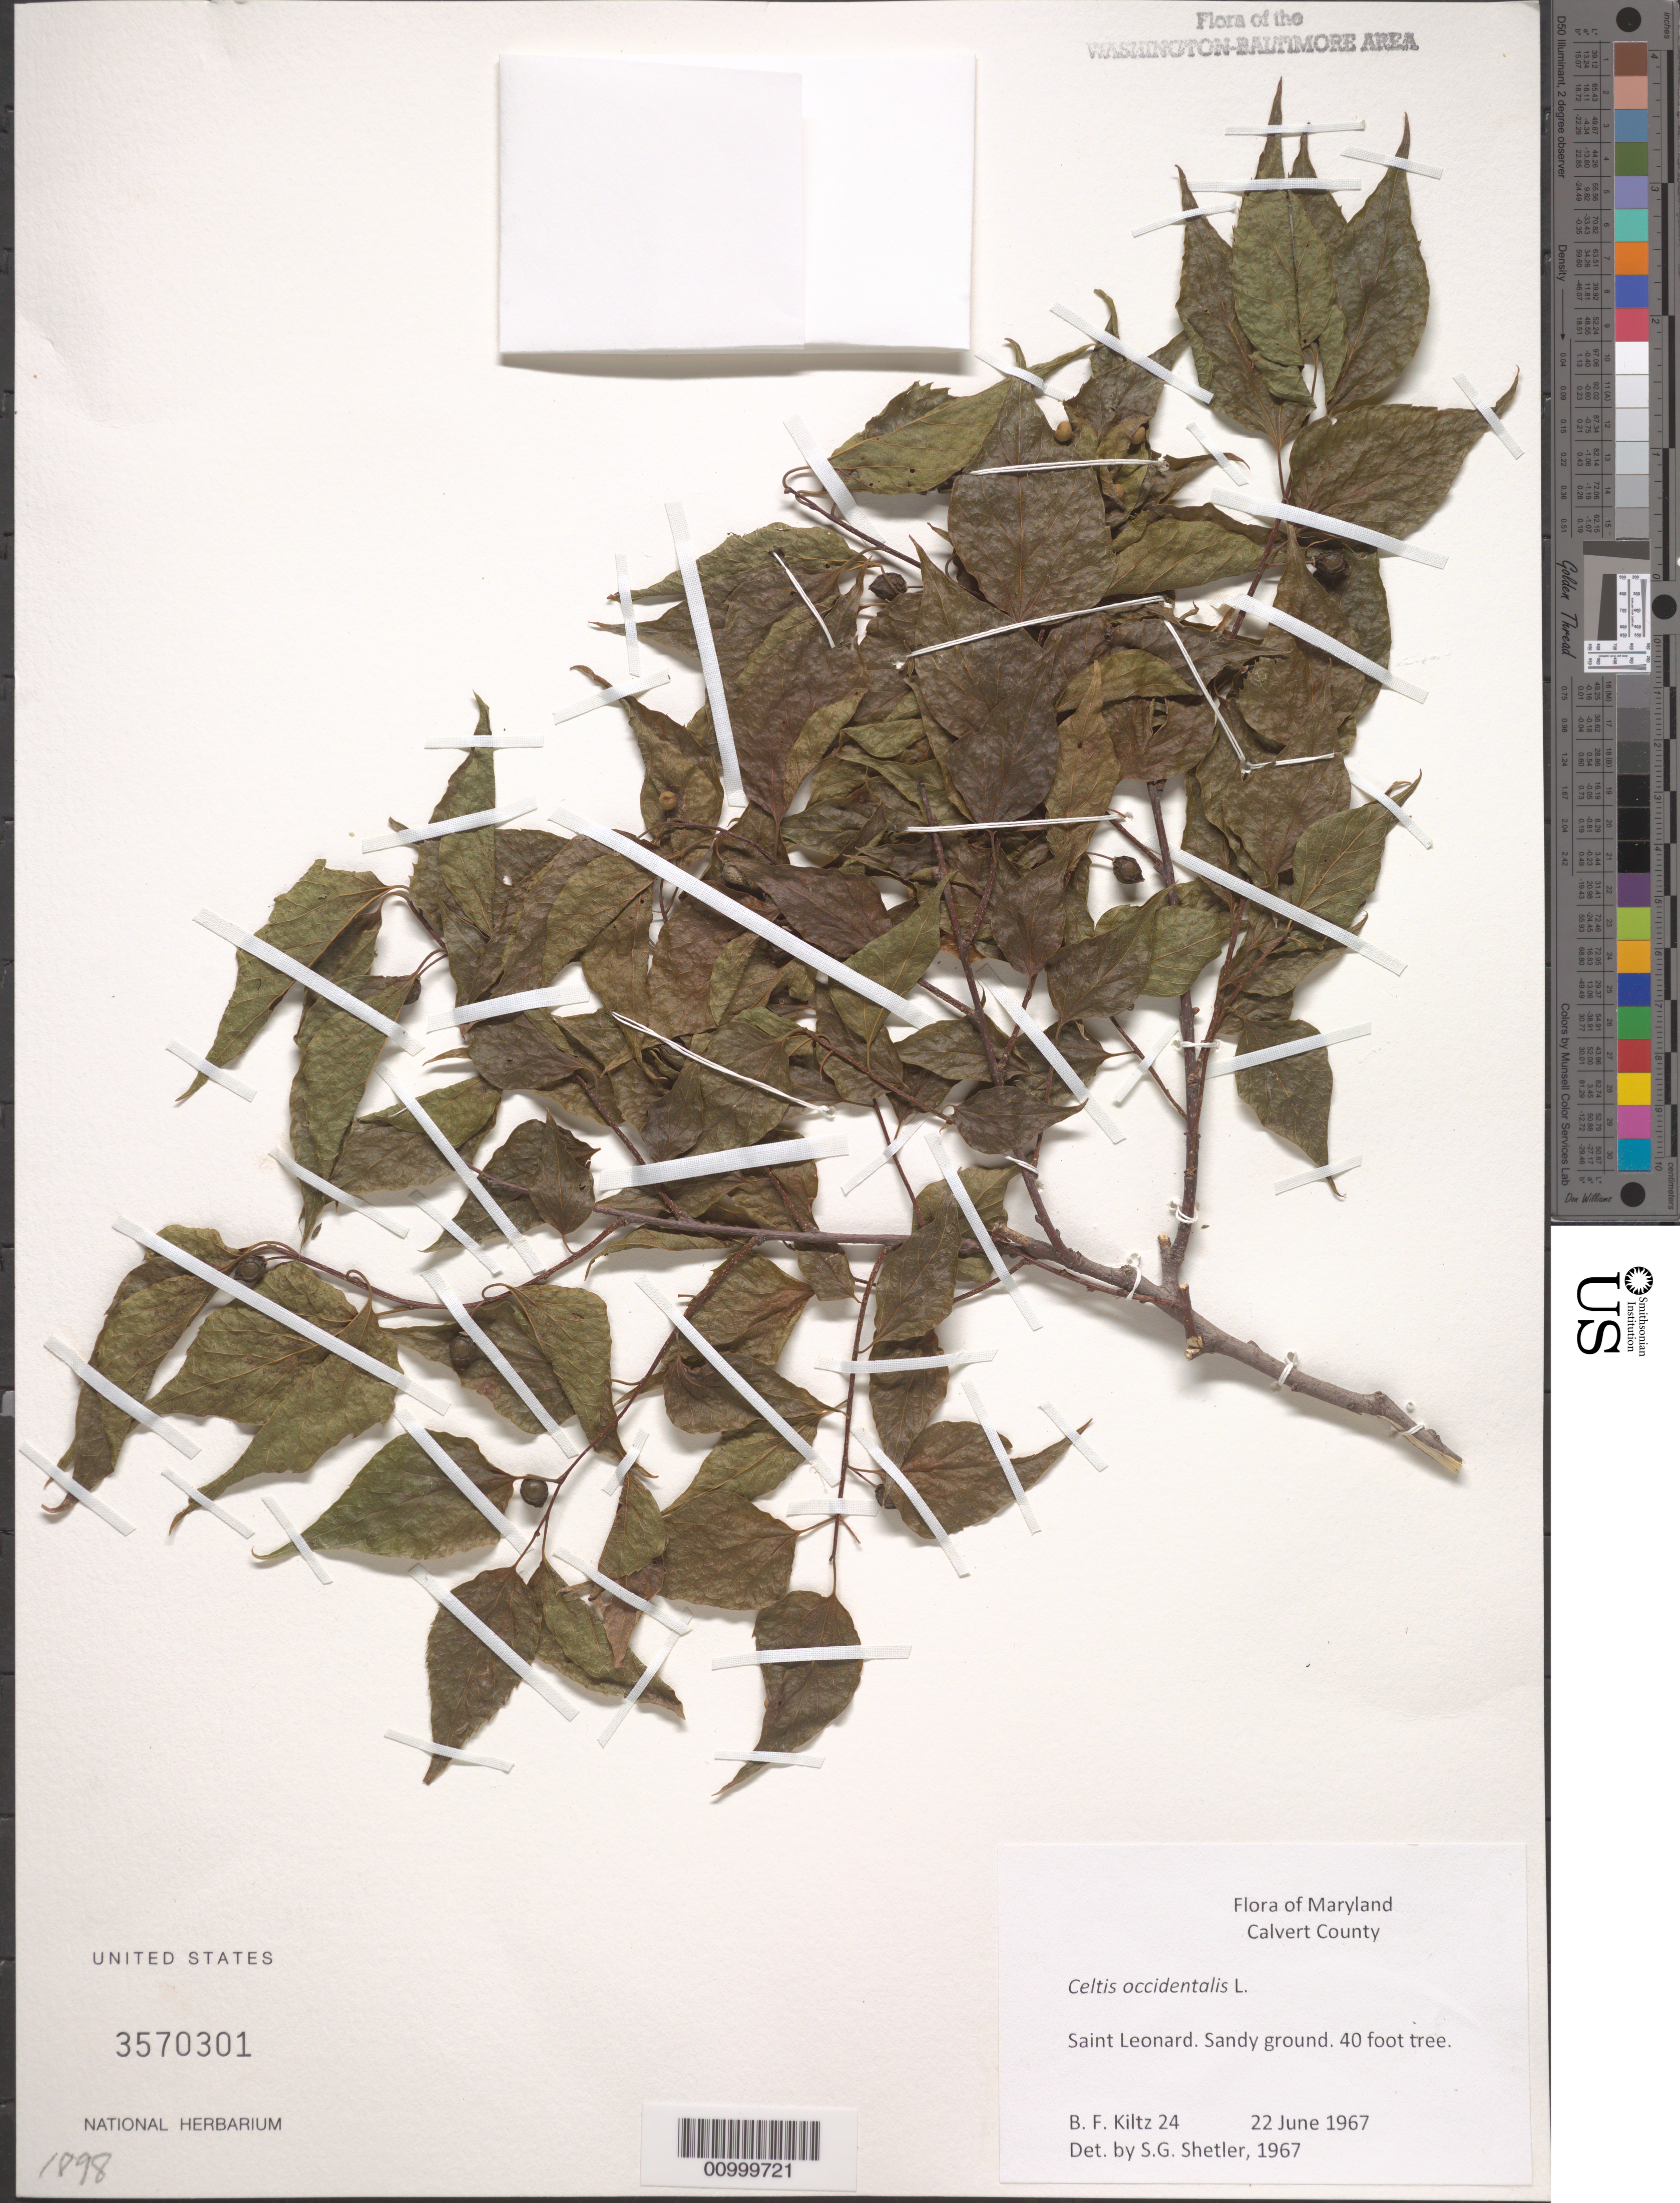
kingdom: Plantae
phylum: Tracheophyta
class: Magnoliopsida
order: Rosales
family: Cannabaceae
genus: Celtis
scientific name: Celtis occidentalis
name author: L.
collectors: B. Kiltz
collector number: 24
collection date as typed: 22 June 1967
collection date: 1967-06-22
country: United States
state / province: Maryland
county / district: Calvert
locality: Saint Leonard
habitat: Sandy ground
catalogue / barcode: US 3570301